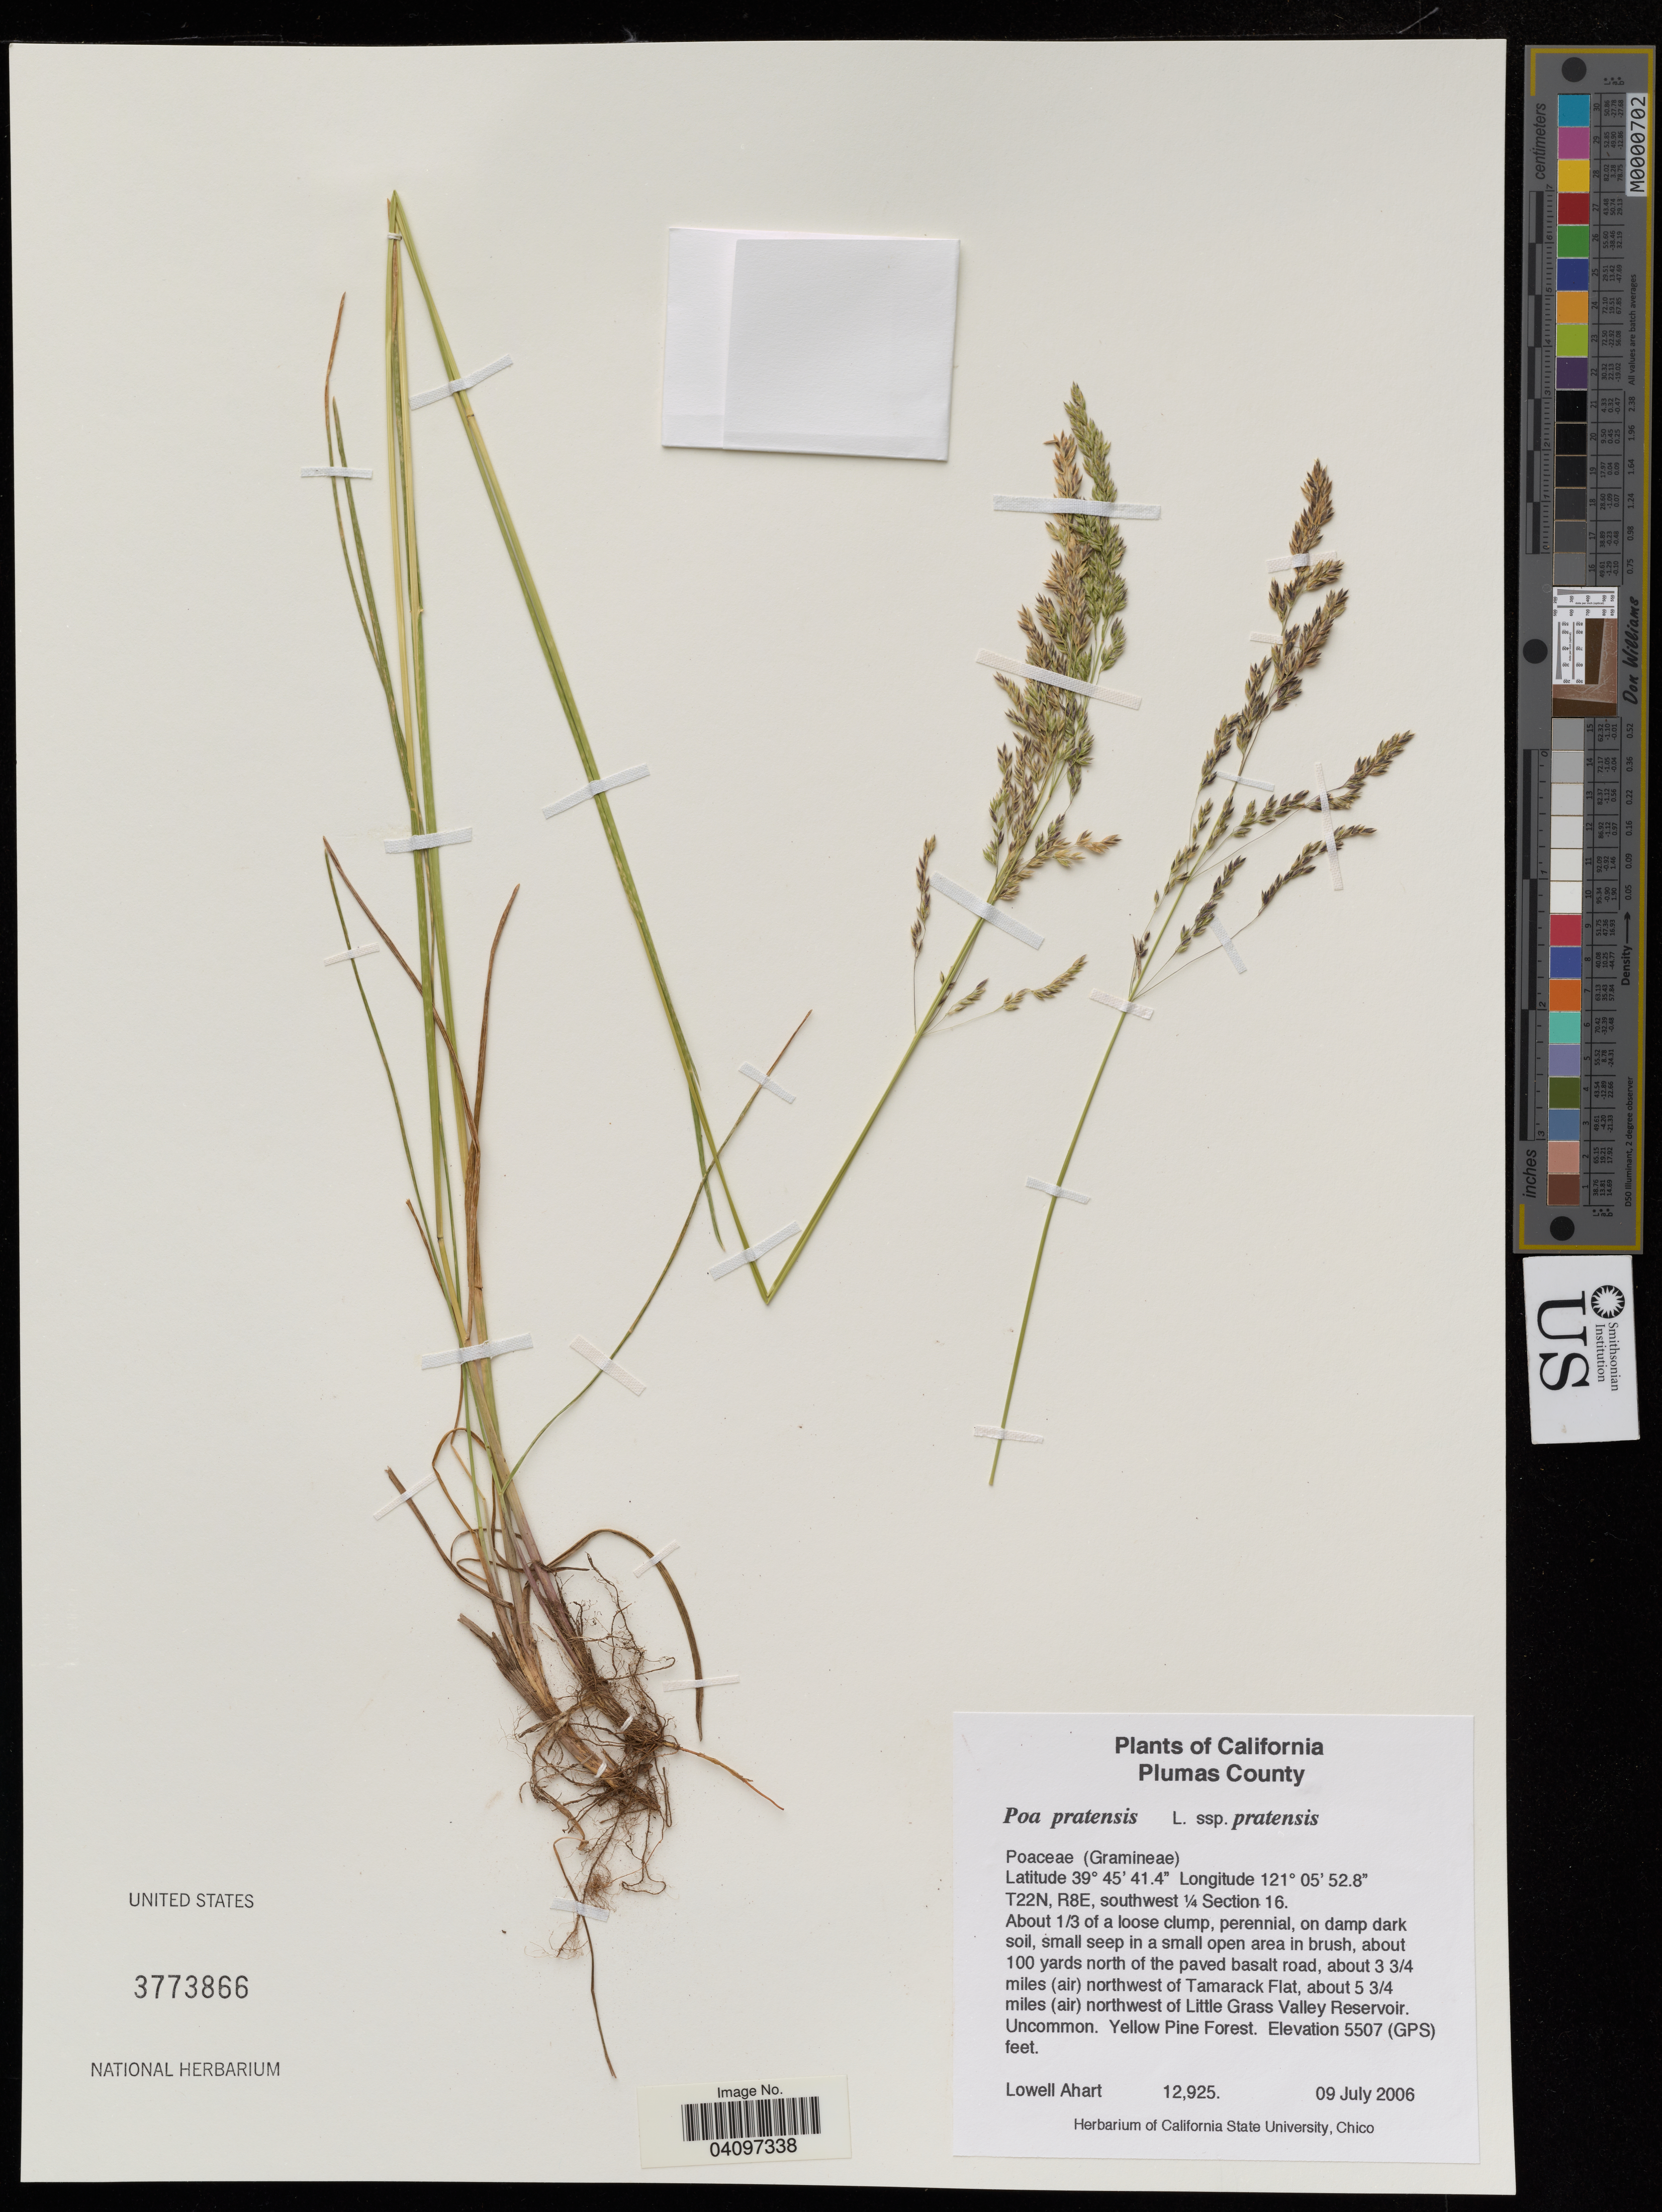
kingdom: Plantae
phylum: Tracheophyta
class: Liliopsida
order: Poales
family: Poaceae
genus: Poa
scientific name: Poa pratensis subsp. pratensis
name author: L.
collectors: L. Ahart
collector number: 12,925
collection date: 2006-07-09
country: United States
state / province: California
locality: Plumas County, About 1/3 of a loose clump, perennial, on damp dark soil, small seep in a small open area in brush, about 100 yards north of the paved basalt road, about 3 3/4 miles (air) northwest of Tamarack Flat, about 5 3/4 miles (air) northwest of Little Grass Valley Reservoir.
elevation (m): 1679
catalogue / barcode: US 3773866